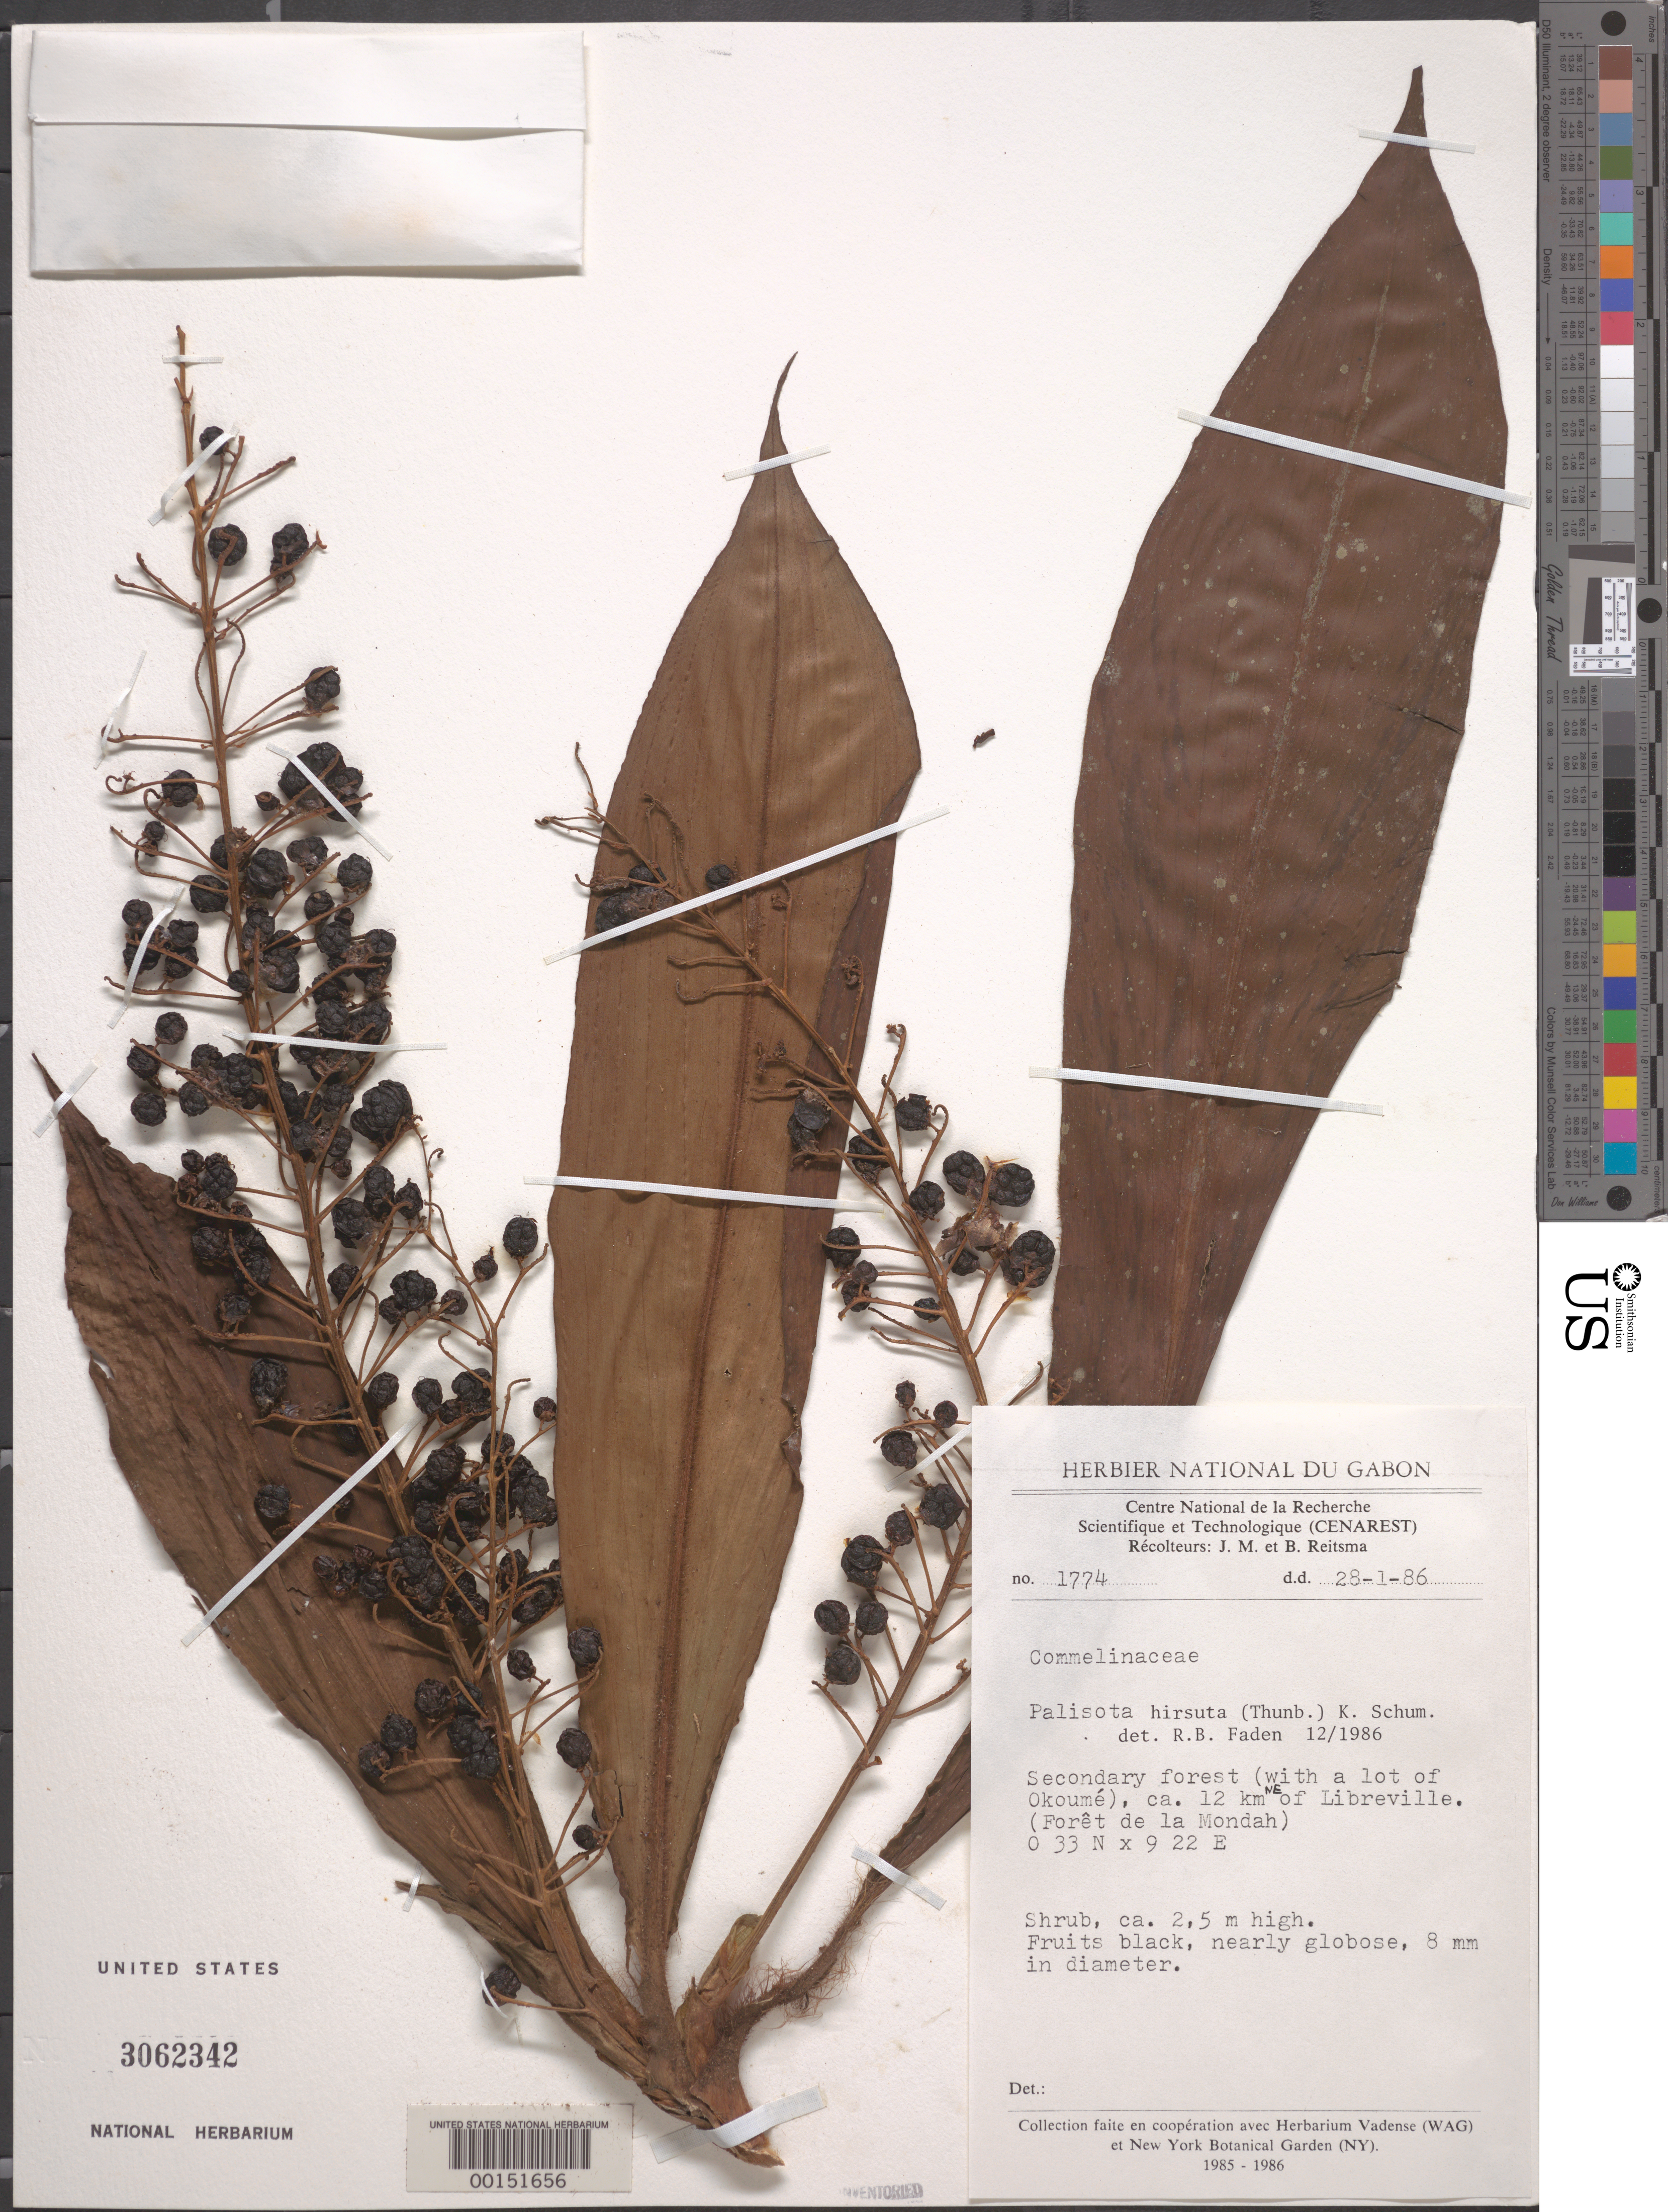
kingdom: Plantae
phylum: Tracheophyta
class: Liliopsida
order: Commelinales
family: Commelinaceae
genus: Palisota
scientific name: Palisota hirsuta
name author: (Thunb.) K. Schum.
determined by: Faden, Robert B., (US), Smithsonian Institution - National Museum of Natural History (UNITED STATES)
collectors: J. Reitsma & B. Reitsma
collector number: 1774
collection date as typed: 28 Jan 1986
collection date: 1986-01-28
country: Gabon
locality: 12 km NE of Libreville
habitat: Secondary forest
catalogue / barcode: US 3062342